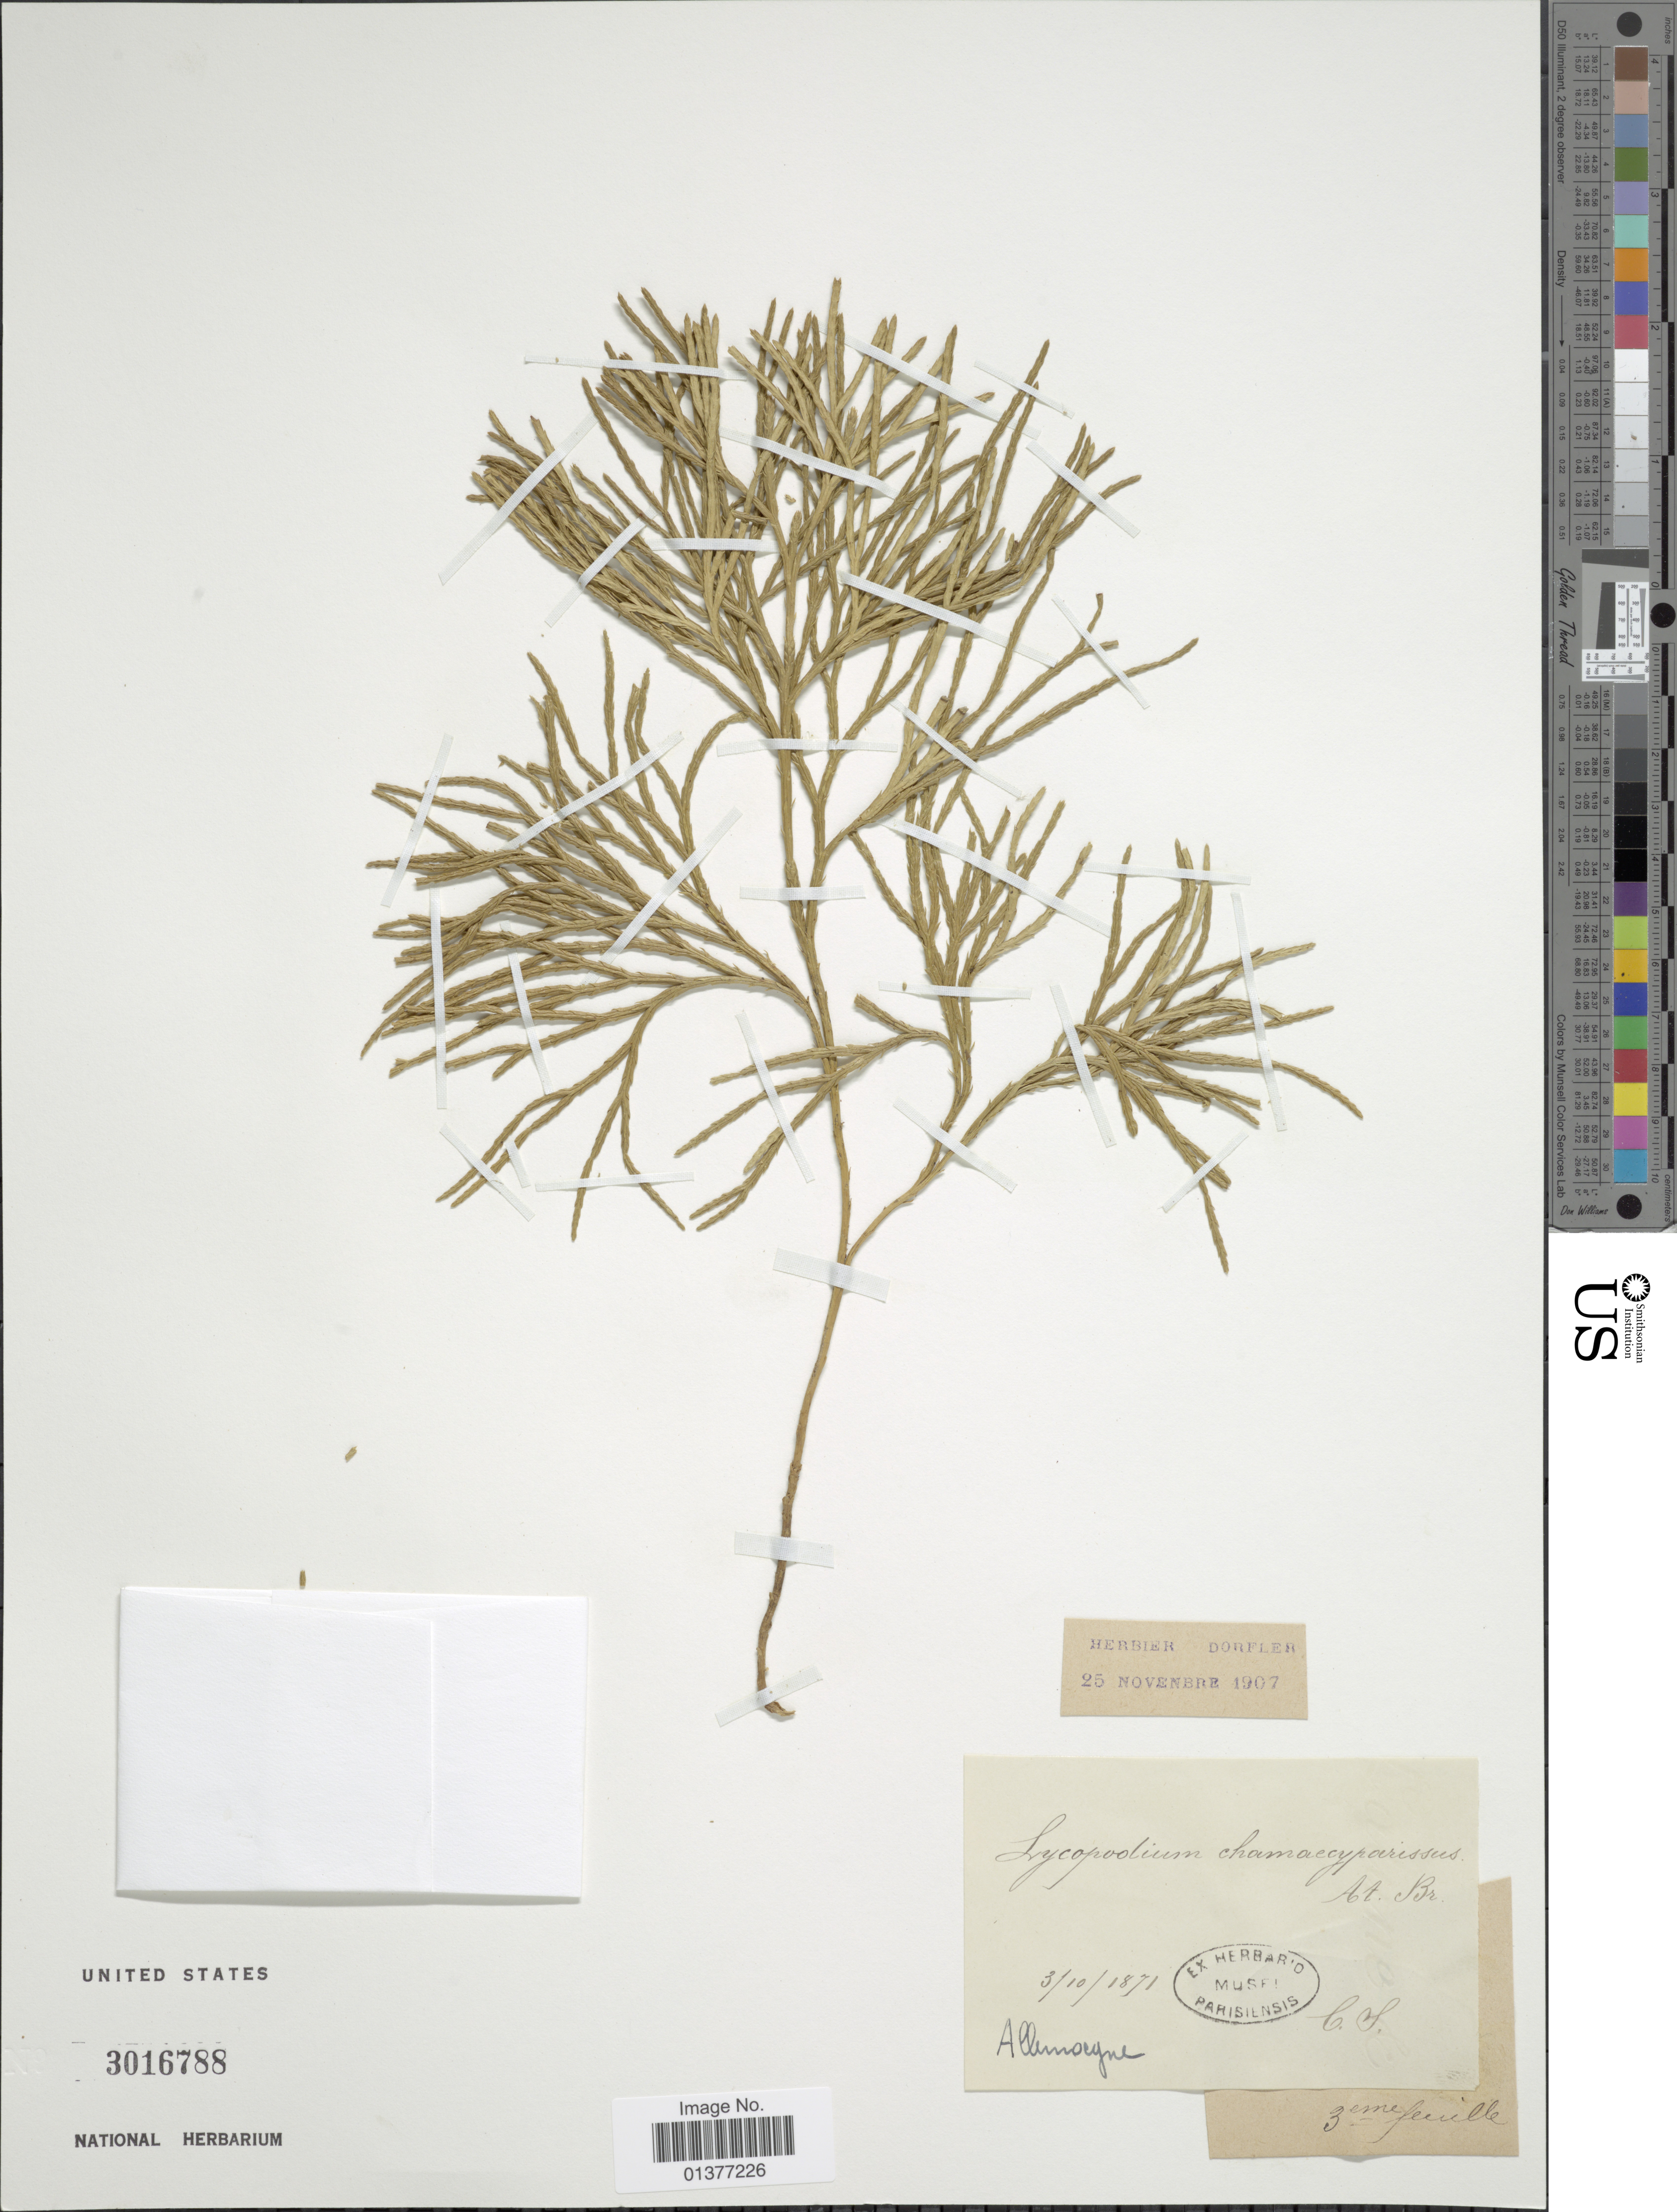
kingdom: Plantae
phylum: Tracheophyta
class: Lycopodiopsida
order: Lycopodiales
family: Lycopodiaceae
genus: Diphasiastrum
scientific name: Diphasiastrum tristachyum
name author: (Pursh) Holub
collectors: C. G. Pringle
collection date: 1871-10-03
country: Germany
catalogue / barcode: US 3016788